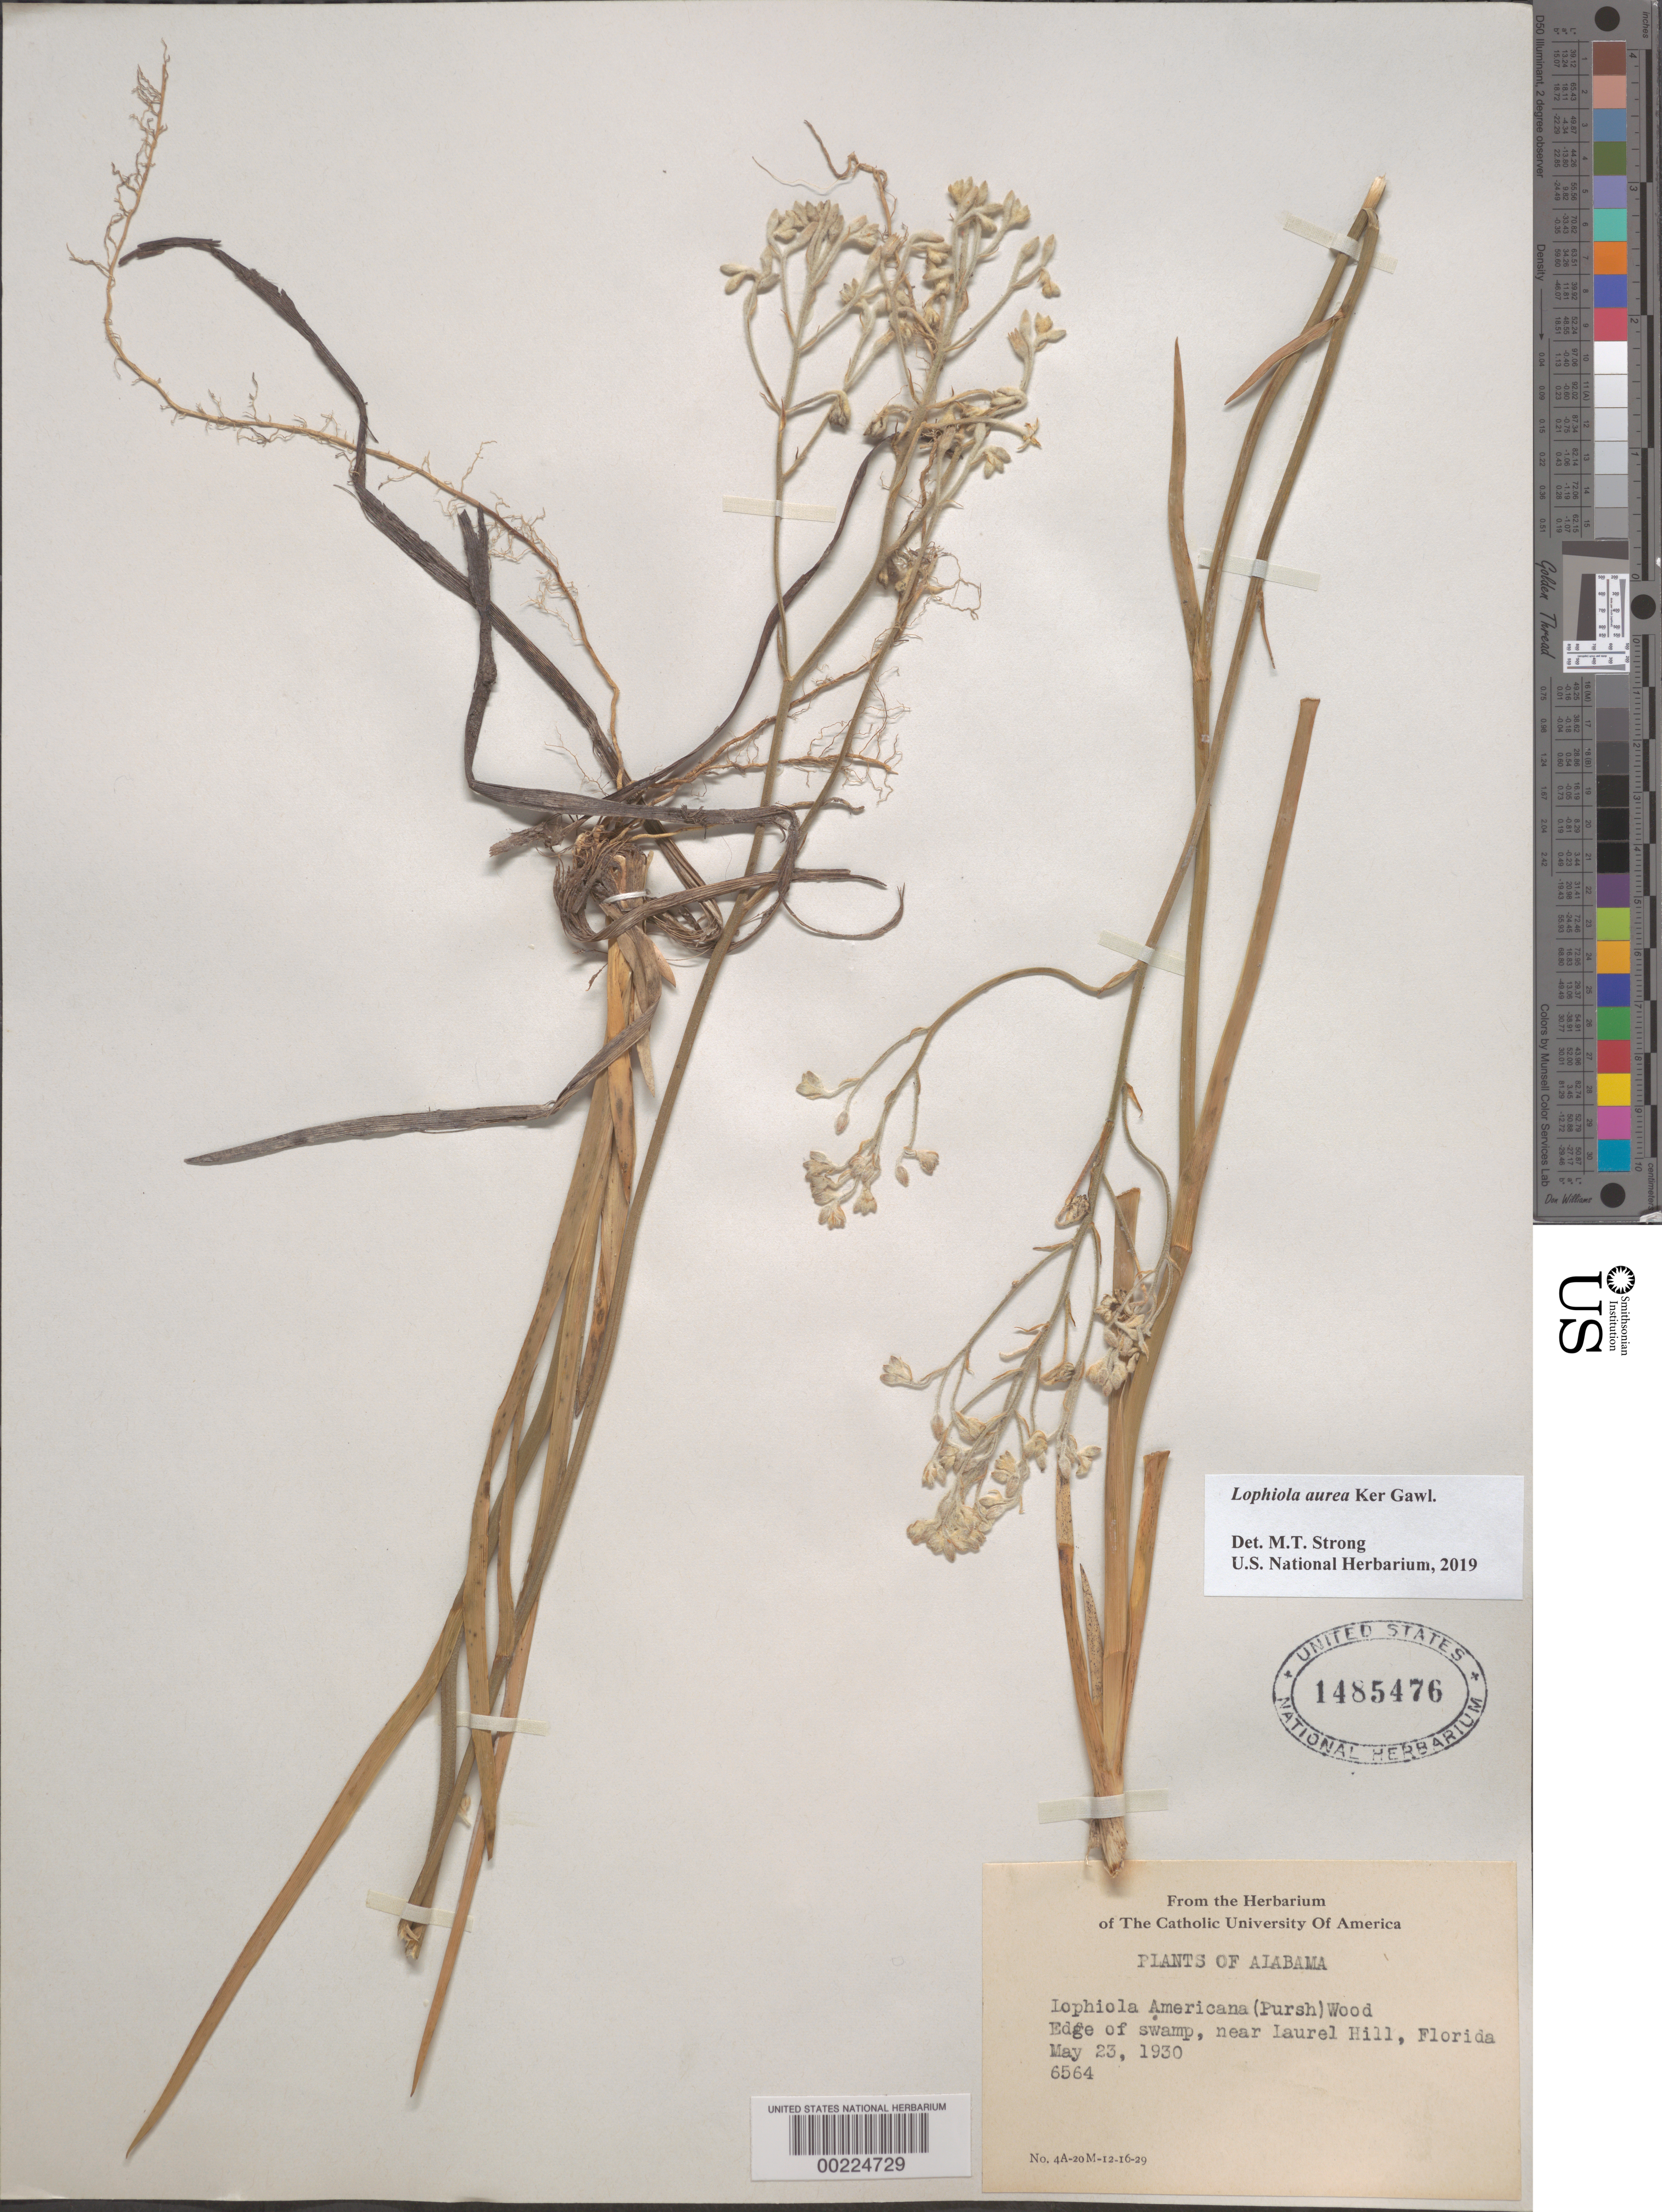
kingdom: Plantae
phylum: Tracheophyta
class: Liliopsida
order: Dioscoreales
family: Nartheciaceae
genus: Lophiola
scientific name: Lophiola aurea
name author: Ker Gawl.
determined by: Strong, Mark T., (BOT), Smithsonian Institution - National Museum of Natural History (UNITED STATES)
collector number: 6564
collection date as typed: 23 May 1930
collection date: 1930-05-23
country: United States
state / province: Alabama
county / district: Covington / Escambia / Geneva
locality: Near laurel hill, florida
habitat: Edge of swamp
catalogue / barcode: US 1485476